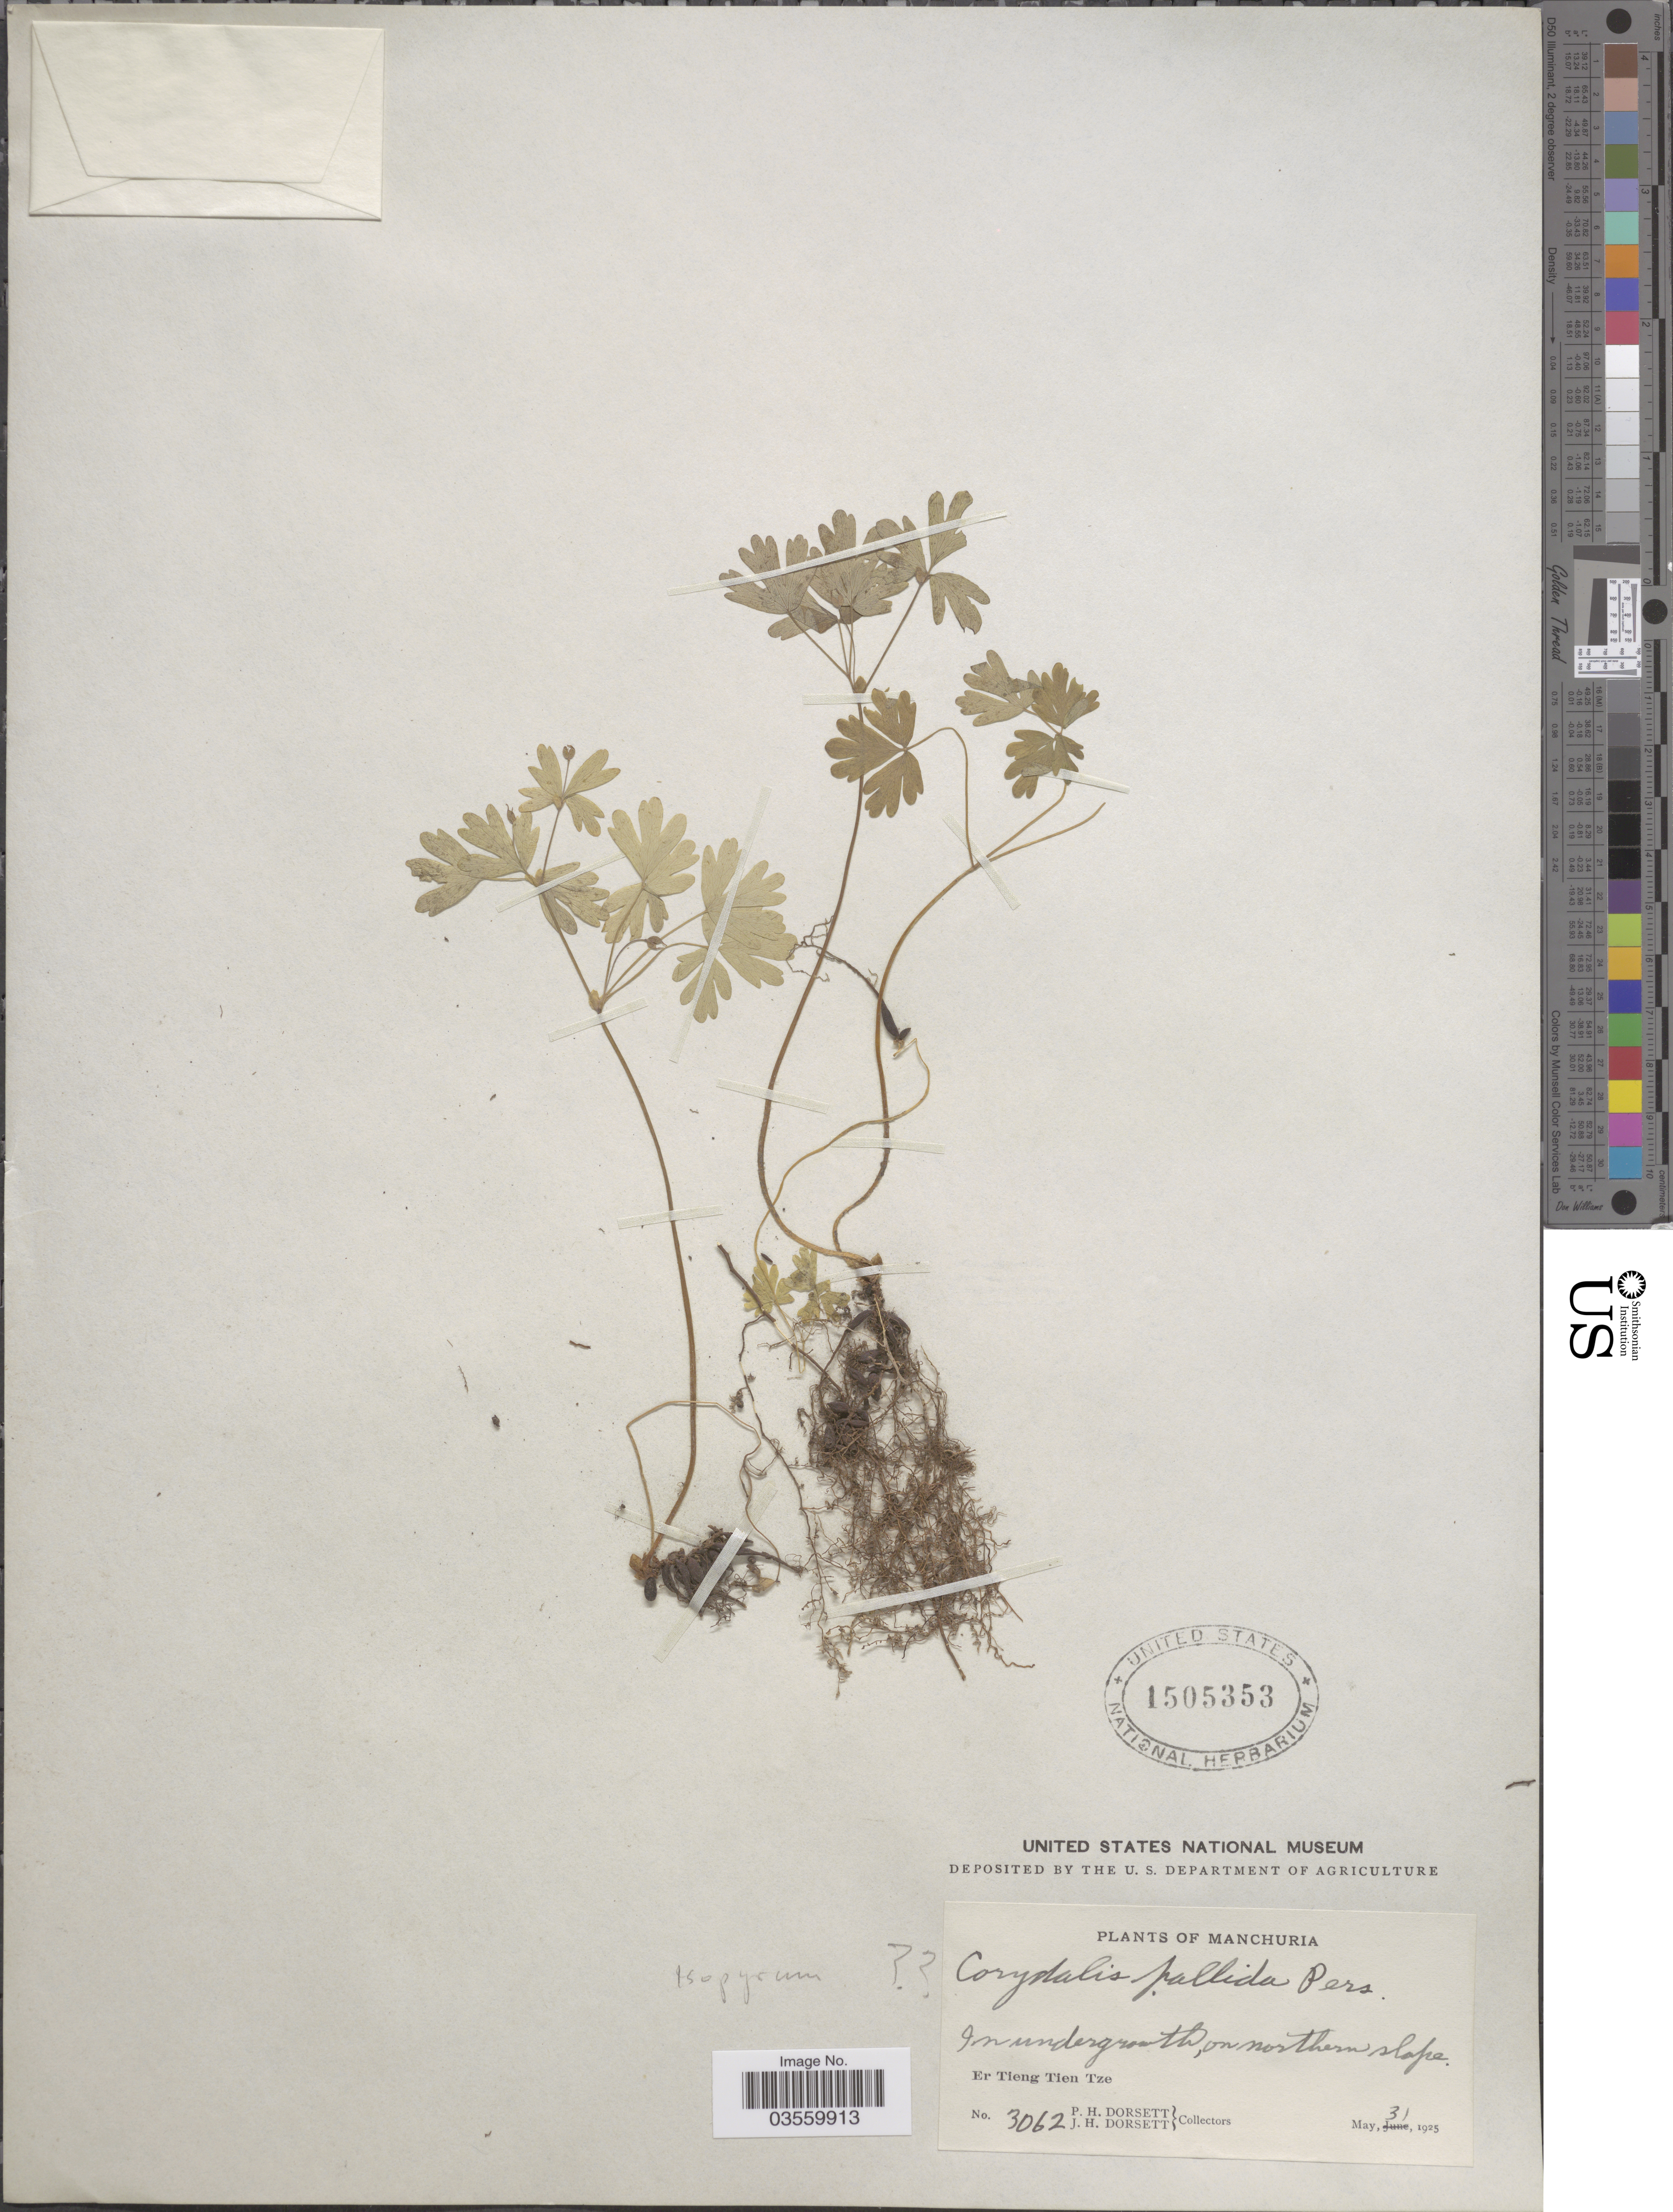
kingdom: Plantae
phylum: Tracheophyta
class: Magnoliopsida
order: Ranunculales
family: Ranunculaceae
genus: Isopyrum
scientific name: Isopyrum sp.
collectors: P. H. Dorsett & J. Dorsett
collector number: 3062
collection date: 1925-05-31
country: China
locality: Manchuria. Er Tieng Tien Tze. Northern slope.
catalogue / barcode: US 1505353